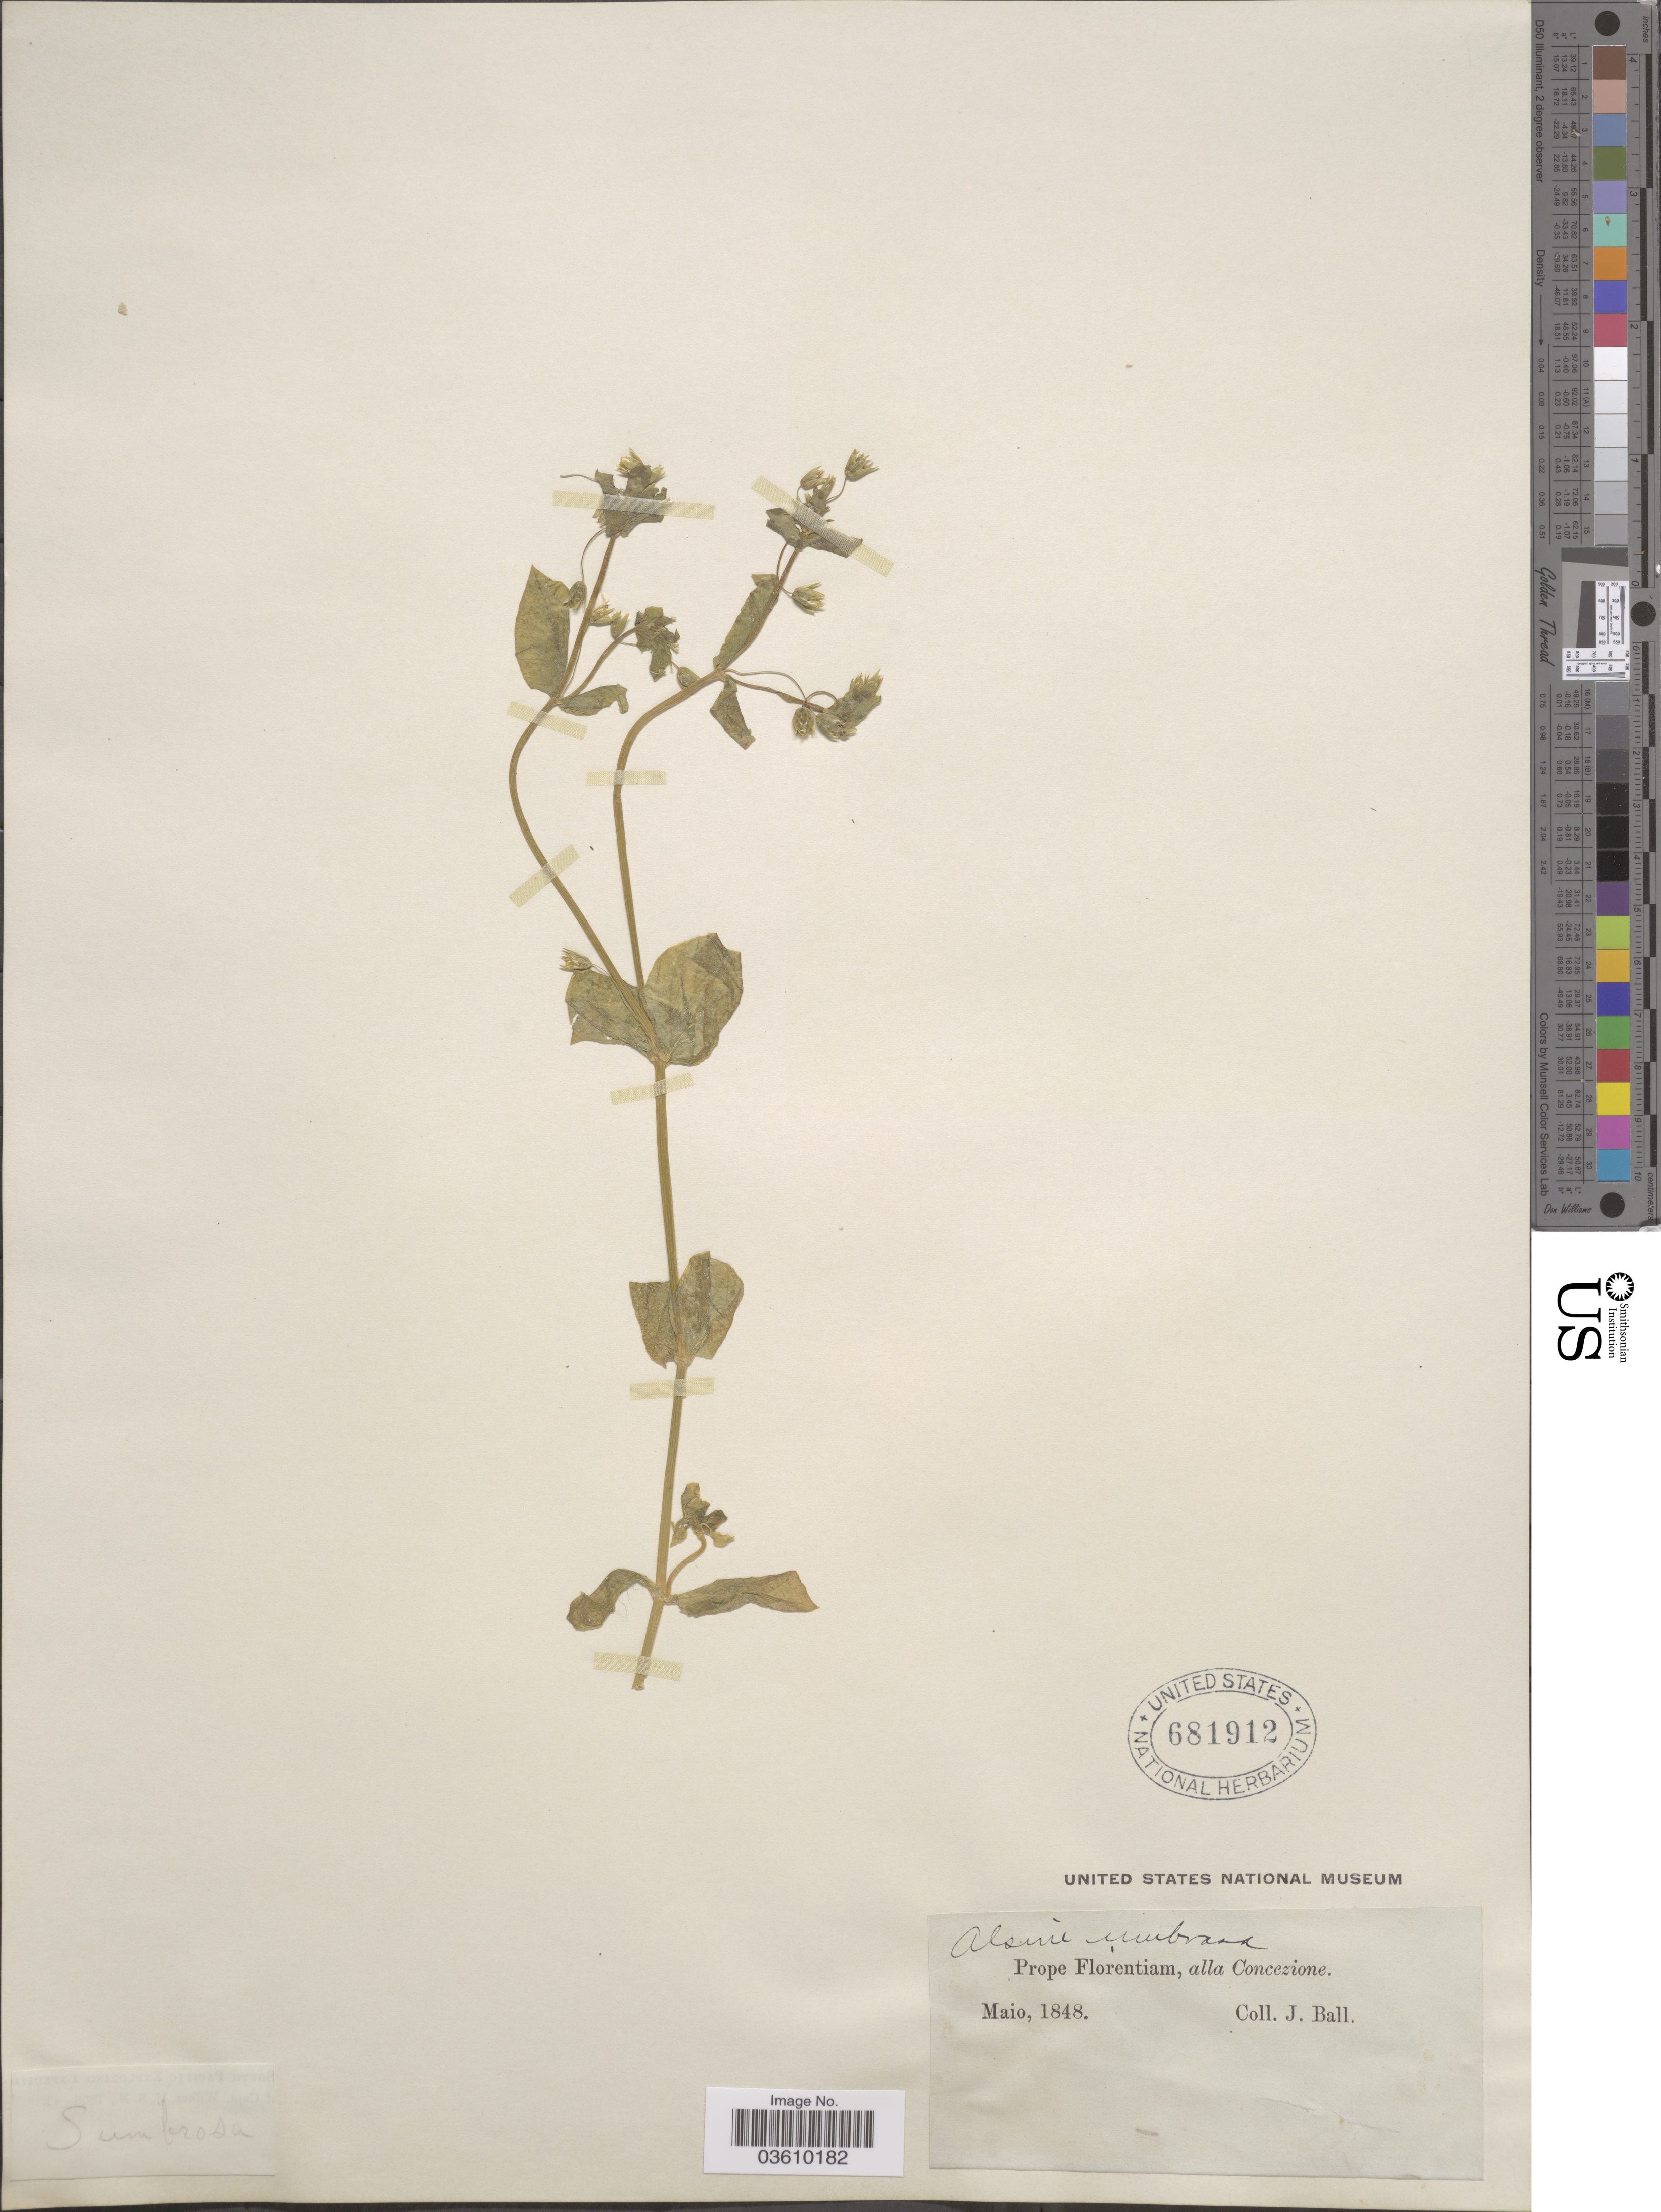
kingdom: Plantae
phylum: Tracheophyta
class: Magnoliopsida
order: Caryophyllales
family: Caryophyllaceae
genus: Stellaria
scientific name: Stellaria umbrosa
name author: Opiz & Rupr.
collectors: J. Ball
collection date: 1848-05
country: Italy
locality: Prope Florentiam, alla Concezione.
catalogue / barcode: US 681912